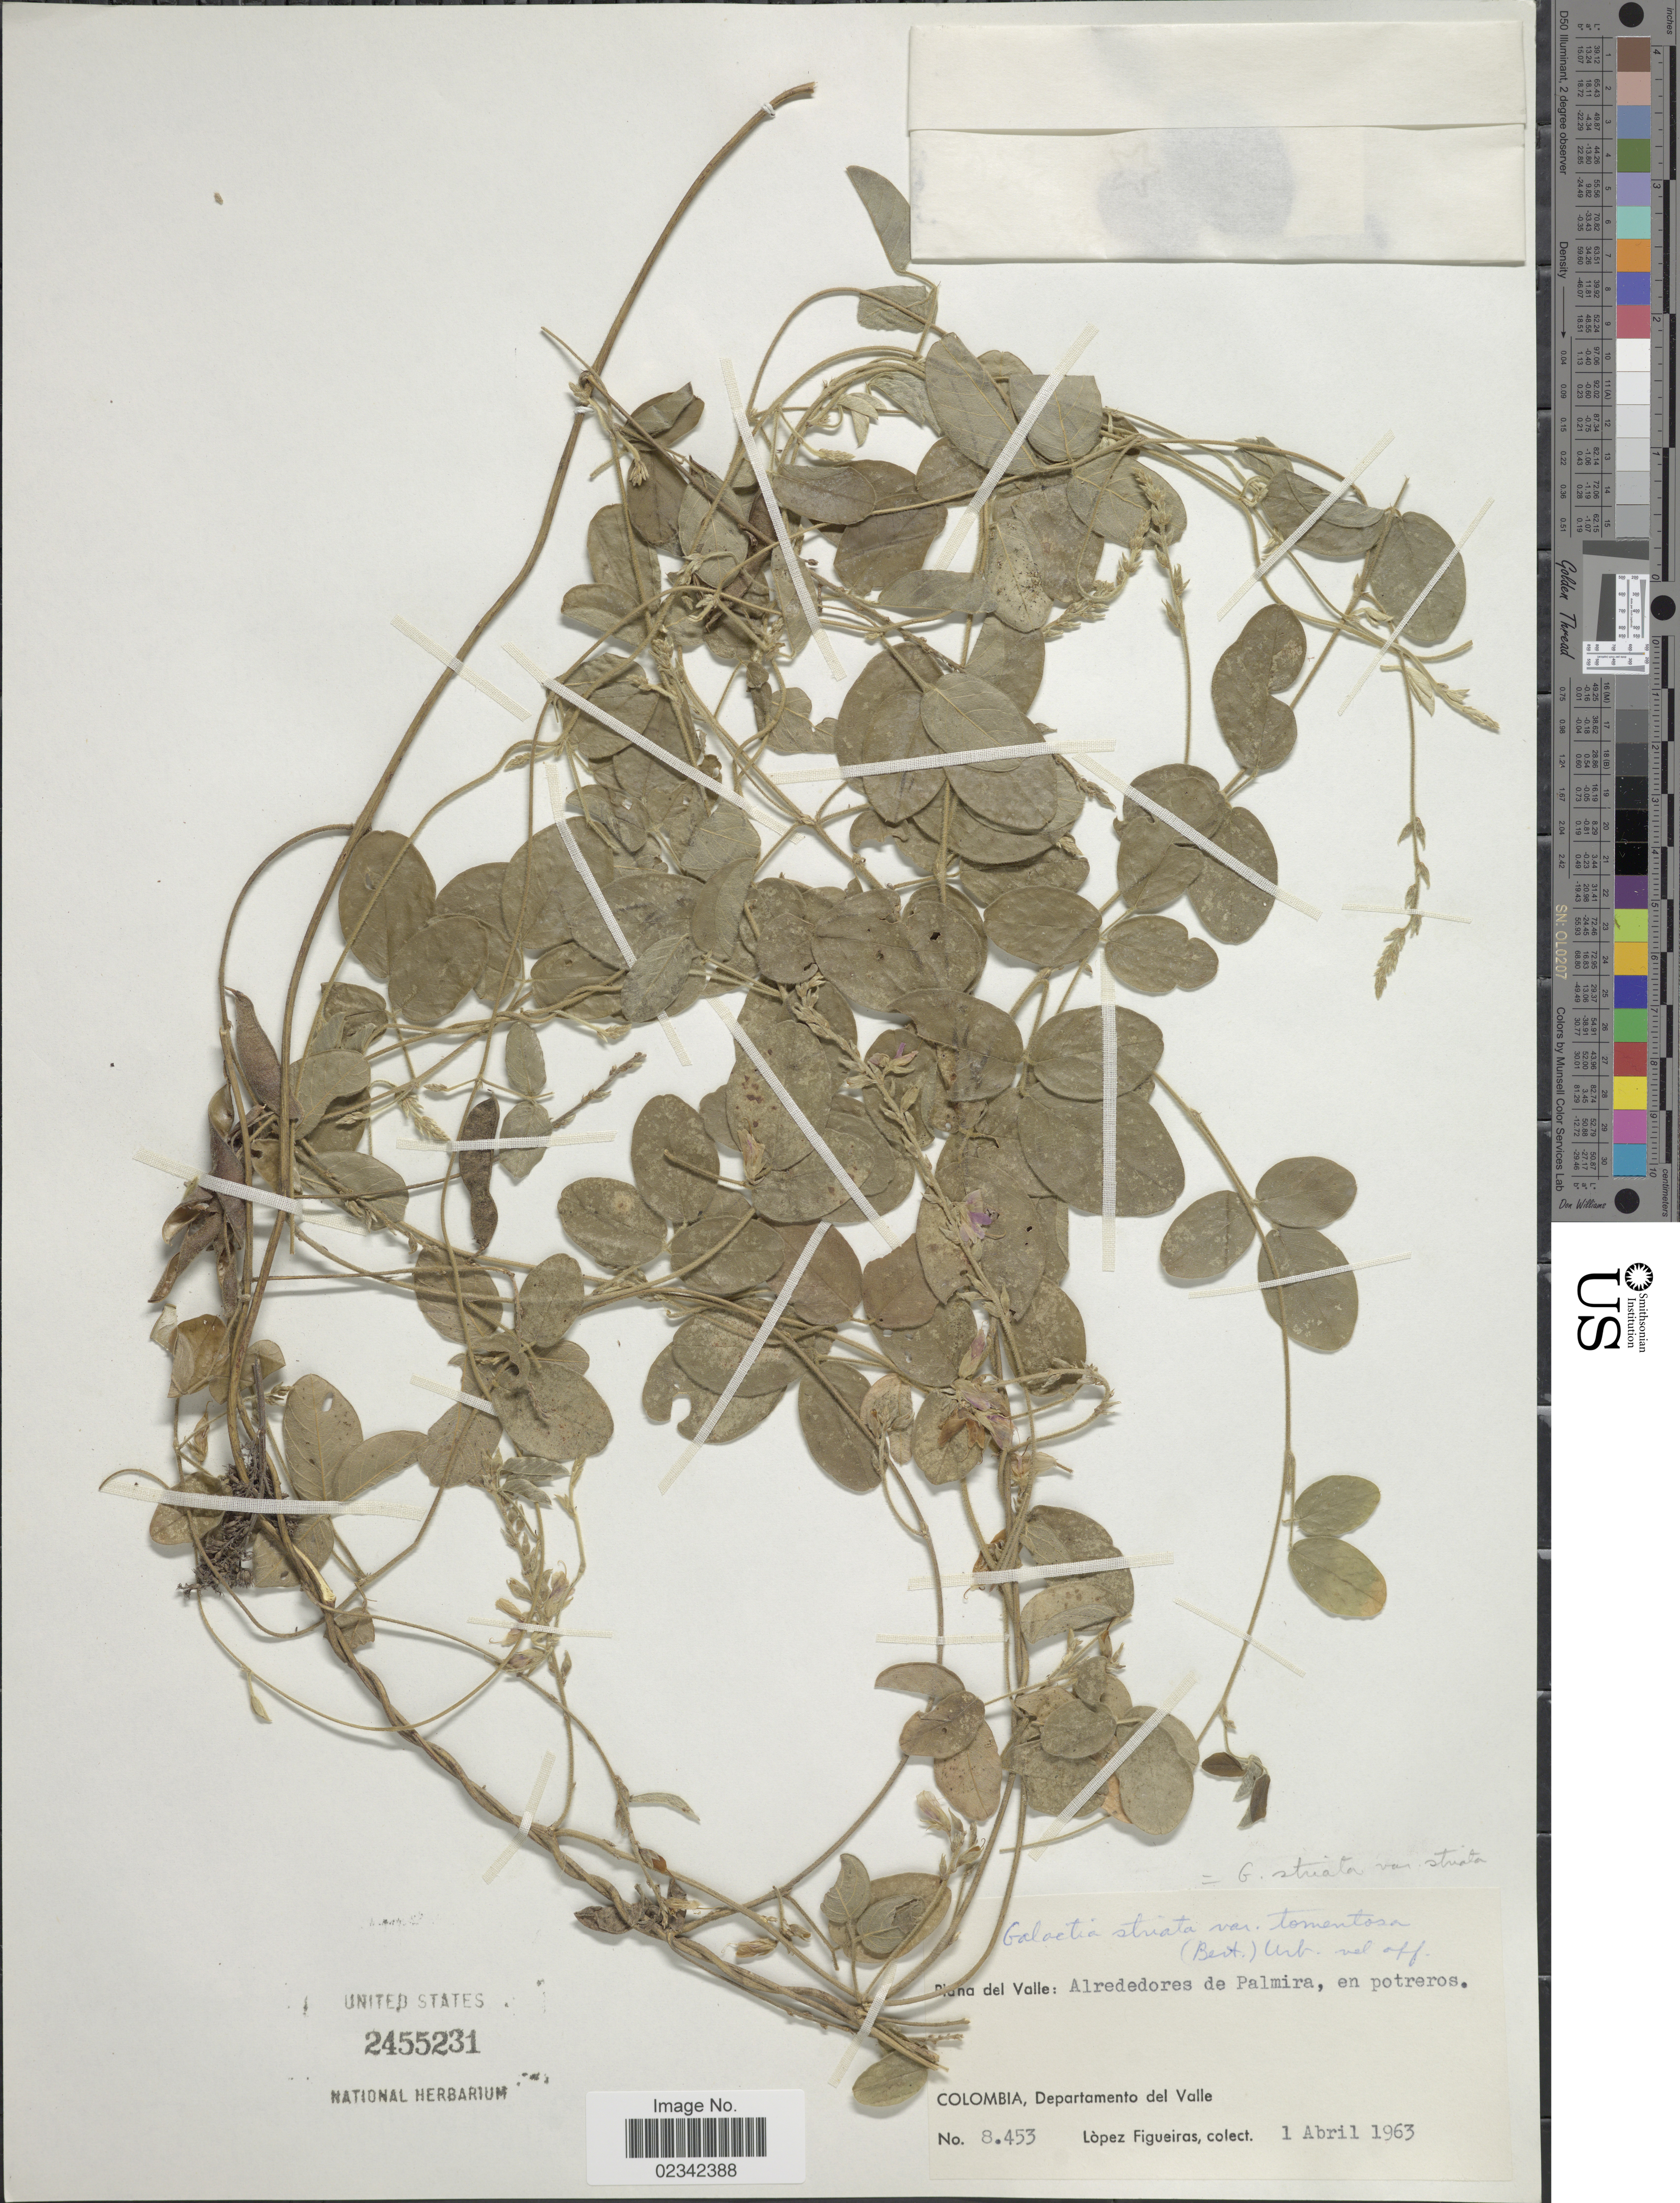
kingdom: Plantae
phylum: Tracheophyta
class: Magnoliopsida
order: Fabales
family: Fabaceae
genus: Galactia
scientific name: Galactia striata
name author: (Jacq.) Urb.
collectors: M. López Figueiras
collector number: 8453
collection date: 1963-04-01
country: Colombia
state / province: Valle del Cauca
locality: Departamento del Valle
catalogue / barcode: US 2455231